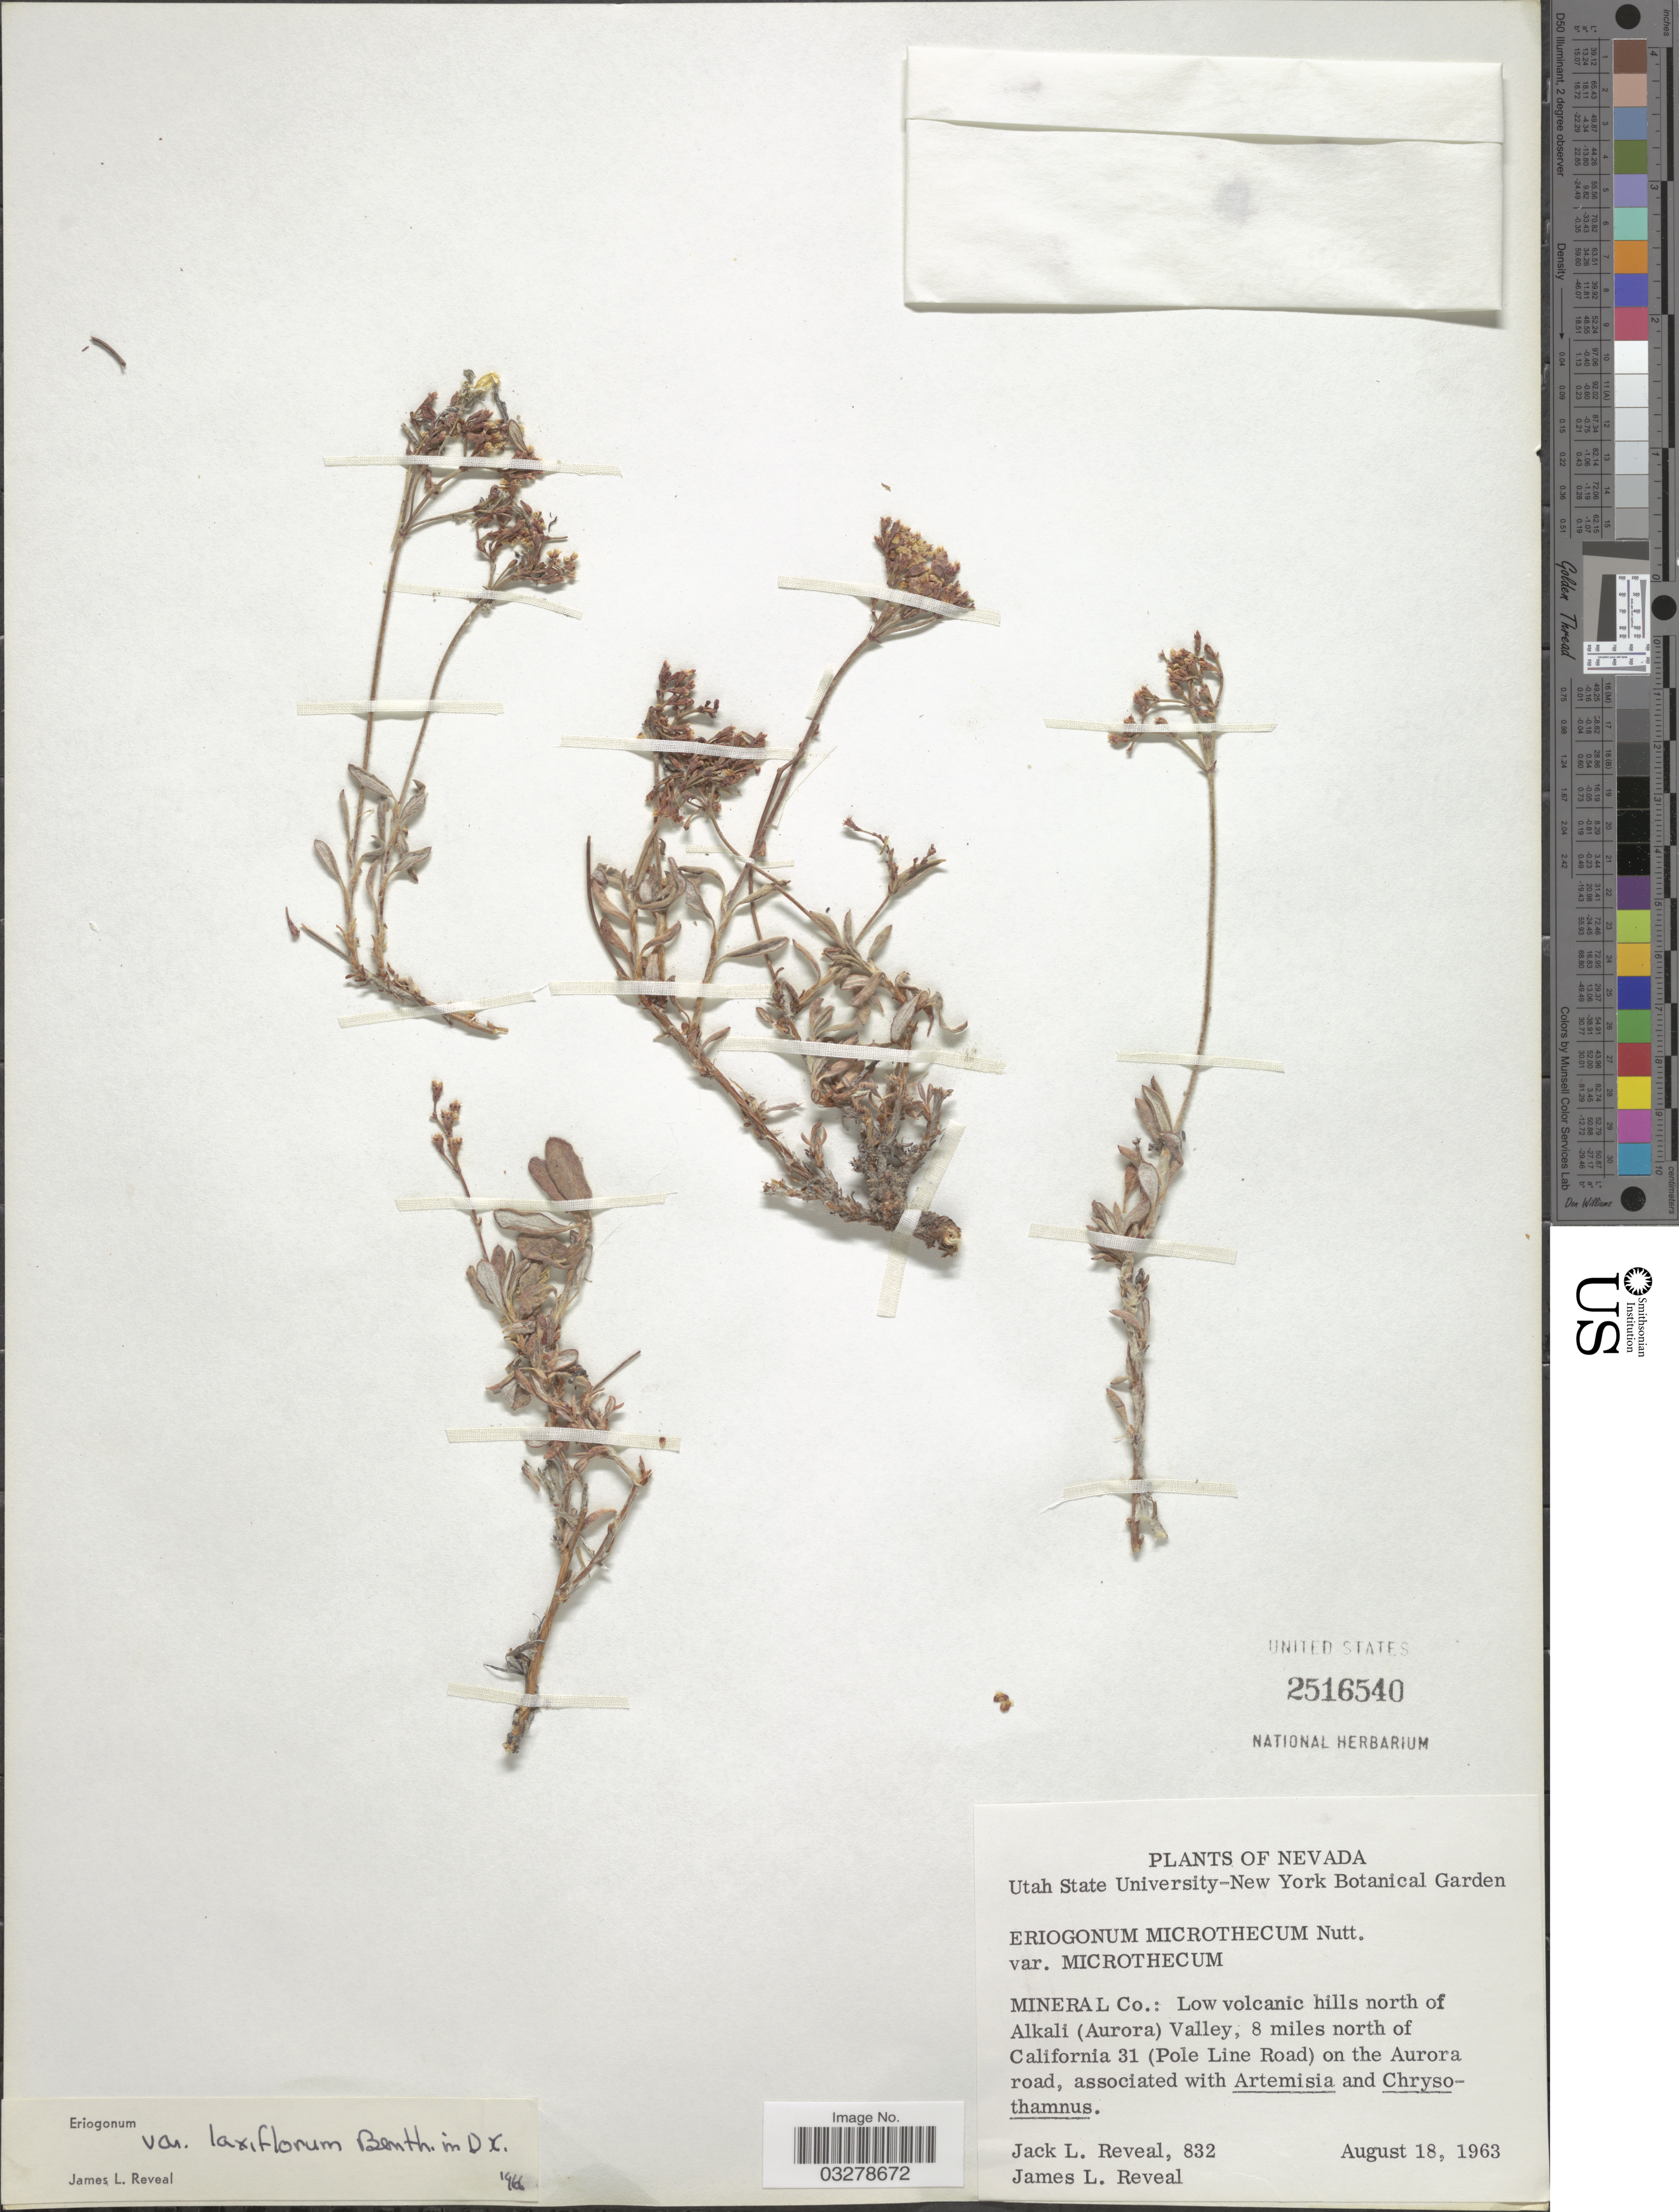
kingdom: Plantae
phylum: Tracheophyta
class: Magnoliopsida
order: Caryophyllales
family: Polygonaceae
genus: Eriogonum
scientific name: Eriogonum microtheca var. laxiflorum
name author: Hook.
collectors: J. L. Reveal & J. L. Reveal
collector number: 832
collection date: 1963-08-18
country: United States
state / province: Nevada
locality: Mineral Co.: Low volcanic hills north of Alkali (Aurora) Valley, 8 miles north of California 31 (Pole Line Road) on the Aurora road.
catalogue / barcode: US 2516540